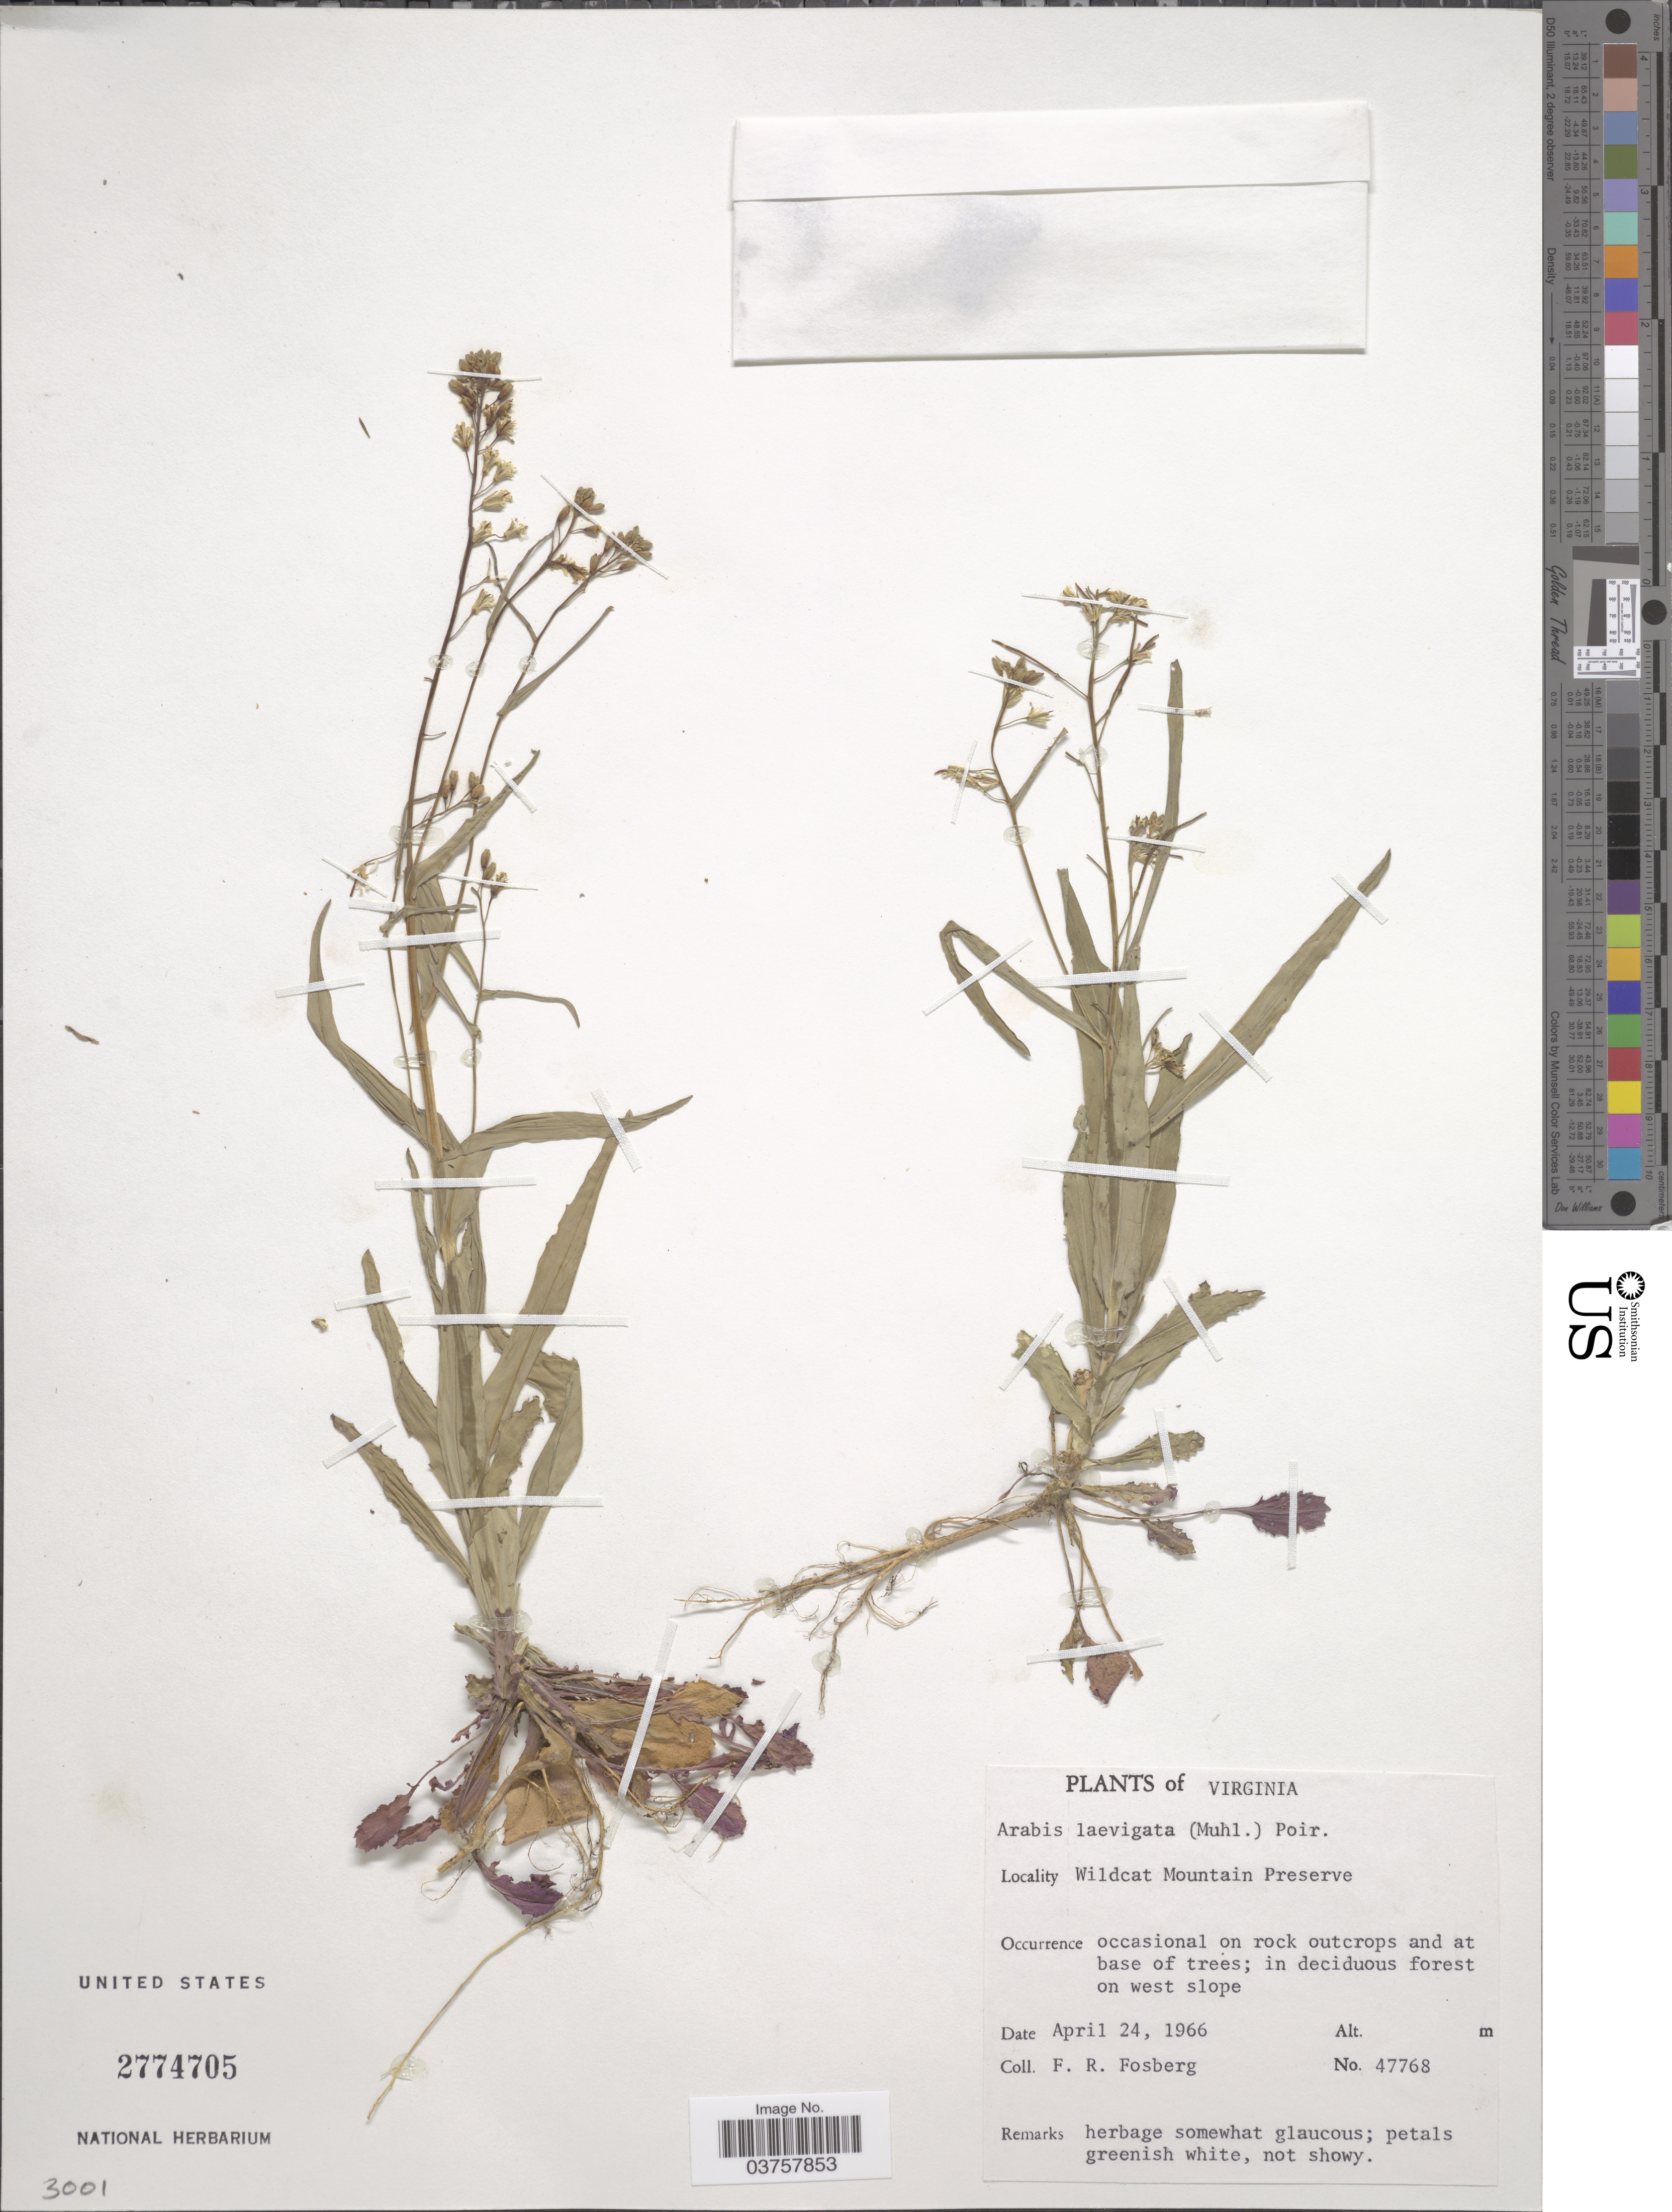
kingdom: Plantae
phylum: Tracheophyta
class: Magnoliopsida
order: Brassicales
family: Brassicaceae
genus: Arabis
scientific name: Arabis laevigata var. burkii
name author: Porter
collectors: F. R. Fosberg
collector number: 47768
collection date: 1966-04-24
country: United States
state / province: Virginia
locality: Wildcat Mountain Preserve.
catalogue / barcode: US 2774705